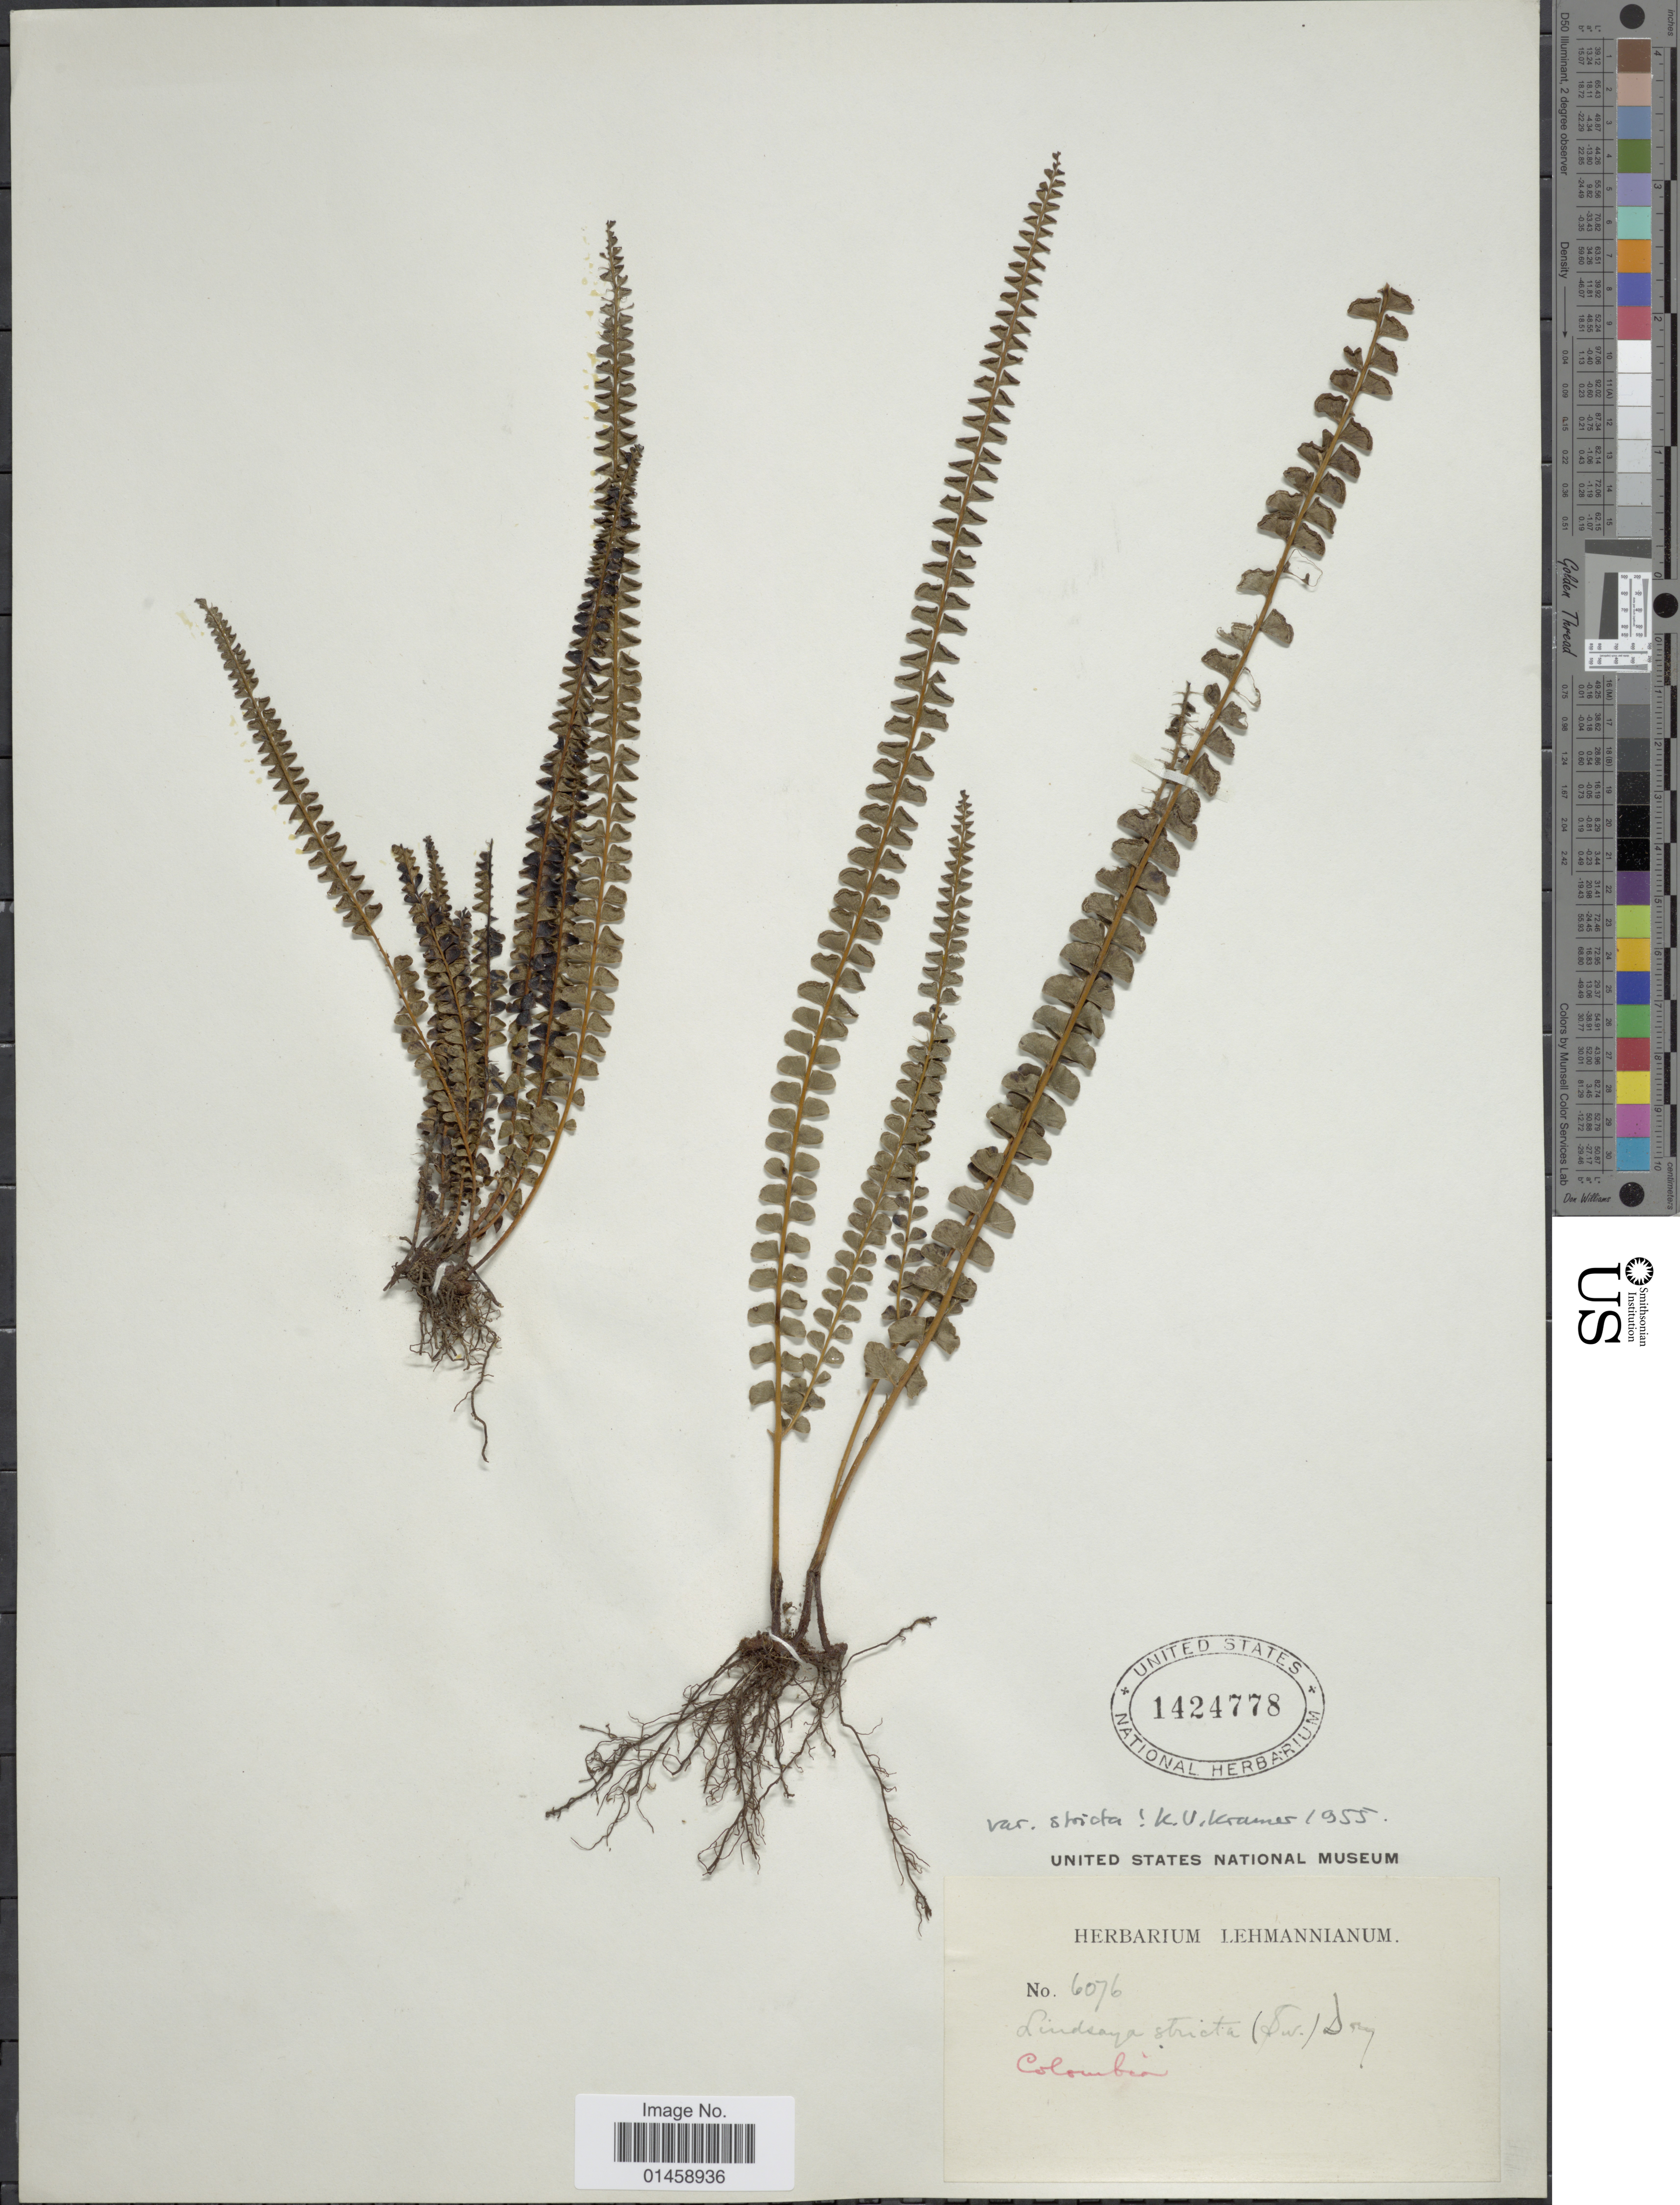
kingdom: Plantae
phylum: Tracheophyta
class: Polypodiopsida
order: Polypodiales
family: Lindsaeaceae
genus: Lindsaea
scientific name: Lindsaea stricta f. stricta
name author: (Sw.) Dryand.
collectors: ex herb. Lehmannianum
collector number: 6076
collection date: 1955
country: Colombia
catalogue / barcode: US 1424778